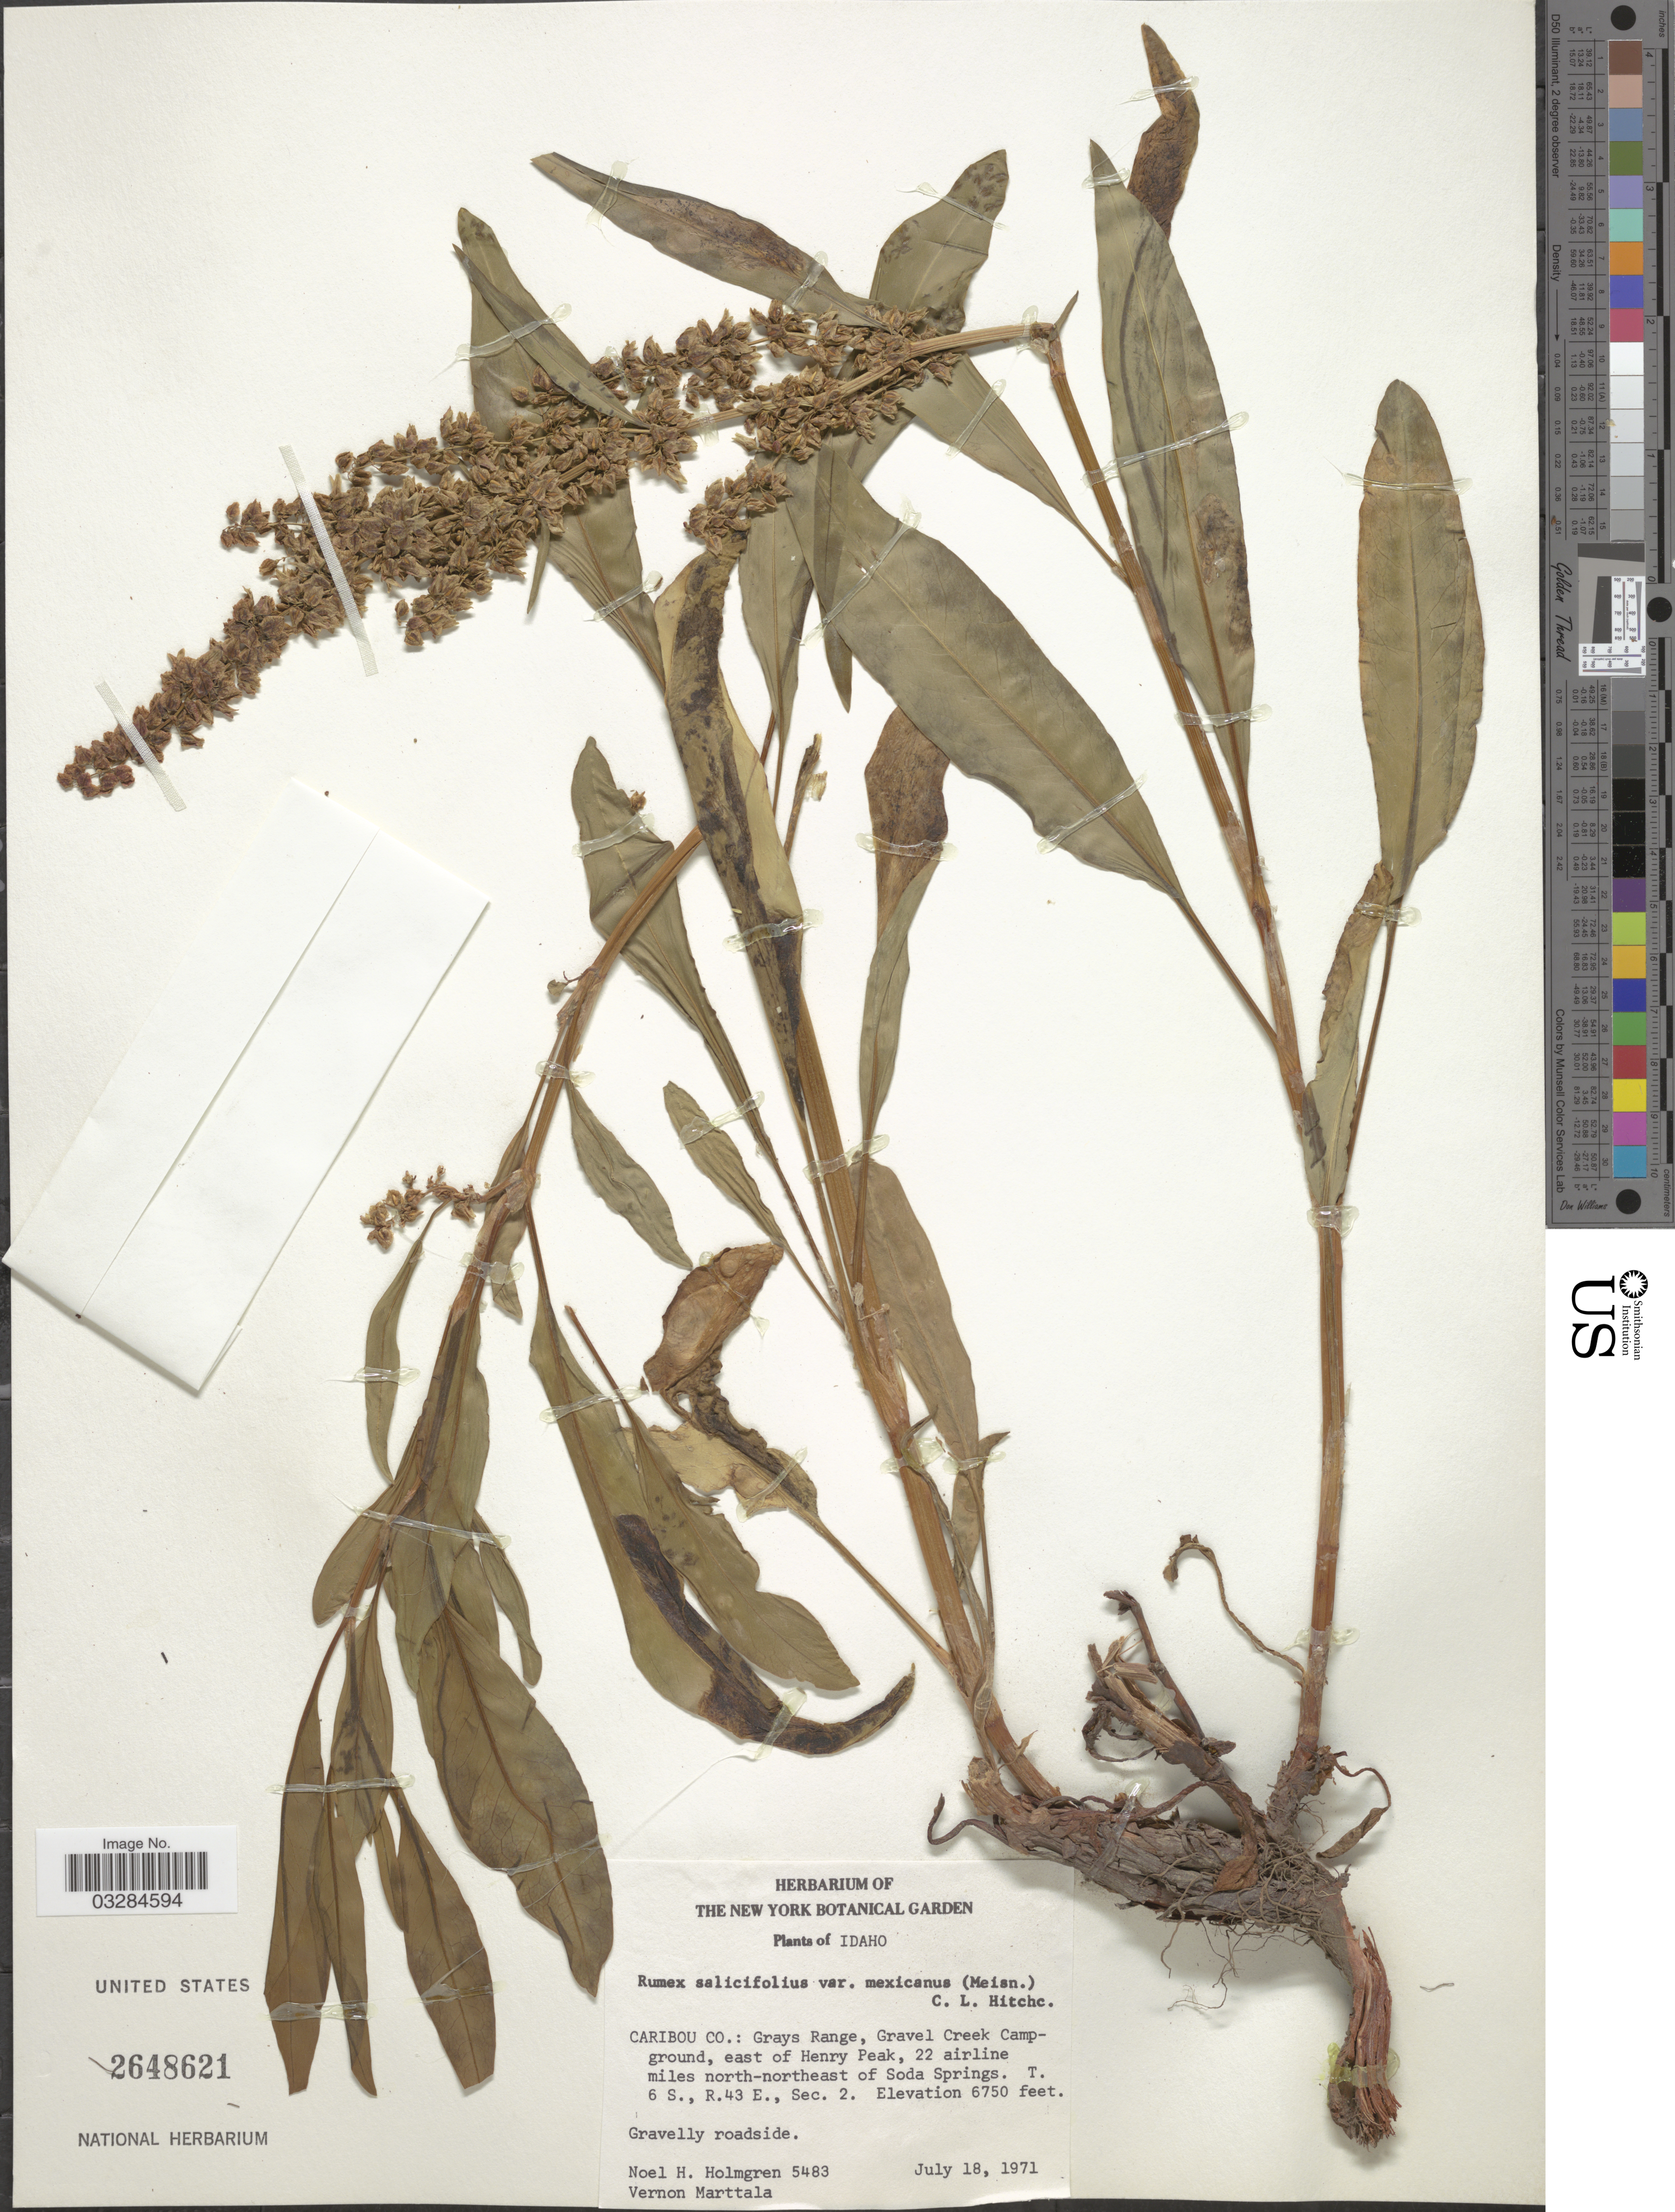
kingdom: Plantae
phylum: Tracheophyta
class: Magnoliopsida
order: Caryophyllales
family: Polygonaceae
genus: Rumex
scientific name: Rumex salicifolius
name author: Weinm.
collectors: N. H. Holmgren & V. Marttala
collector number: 5483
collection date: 1971-07-18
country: United States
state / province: Idaho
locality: Caribou Co.: Grays Range, Gravel Creek Campground, east of Henry Peak, 22 airline miles north-northeast of Soda Springs. T 6 S., R. 43 E., Sec. 2.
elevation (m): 2057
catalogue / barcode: US 2648621